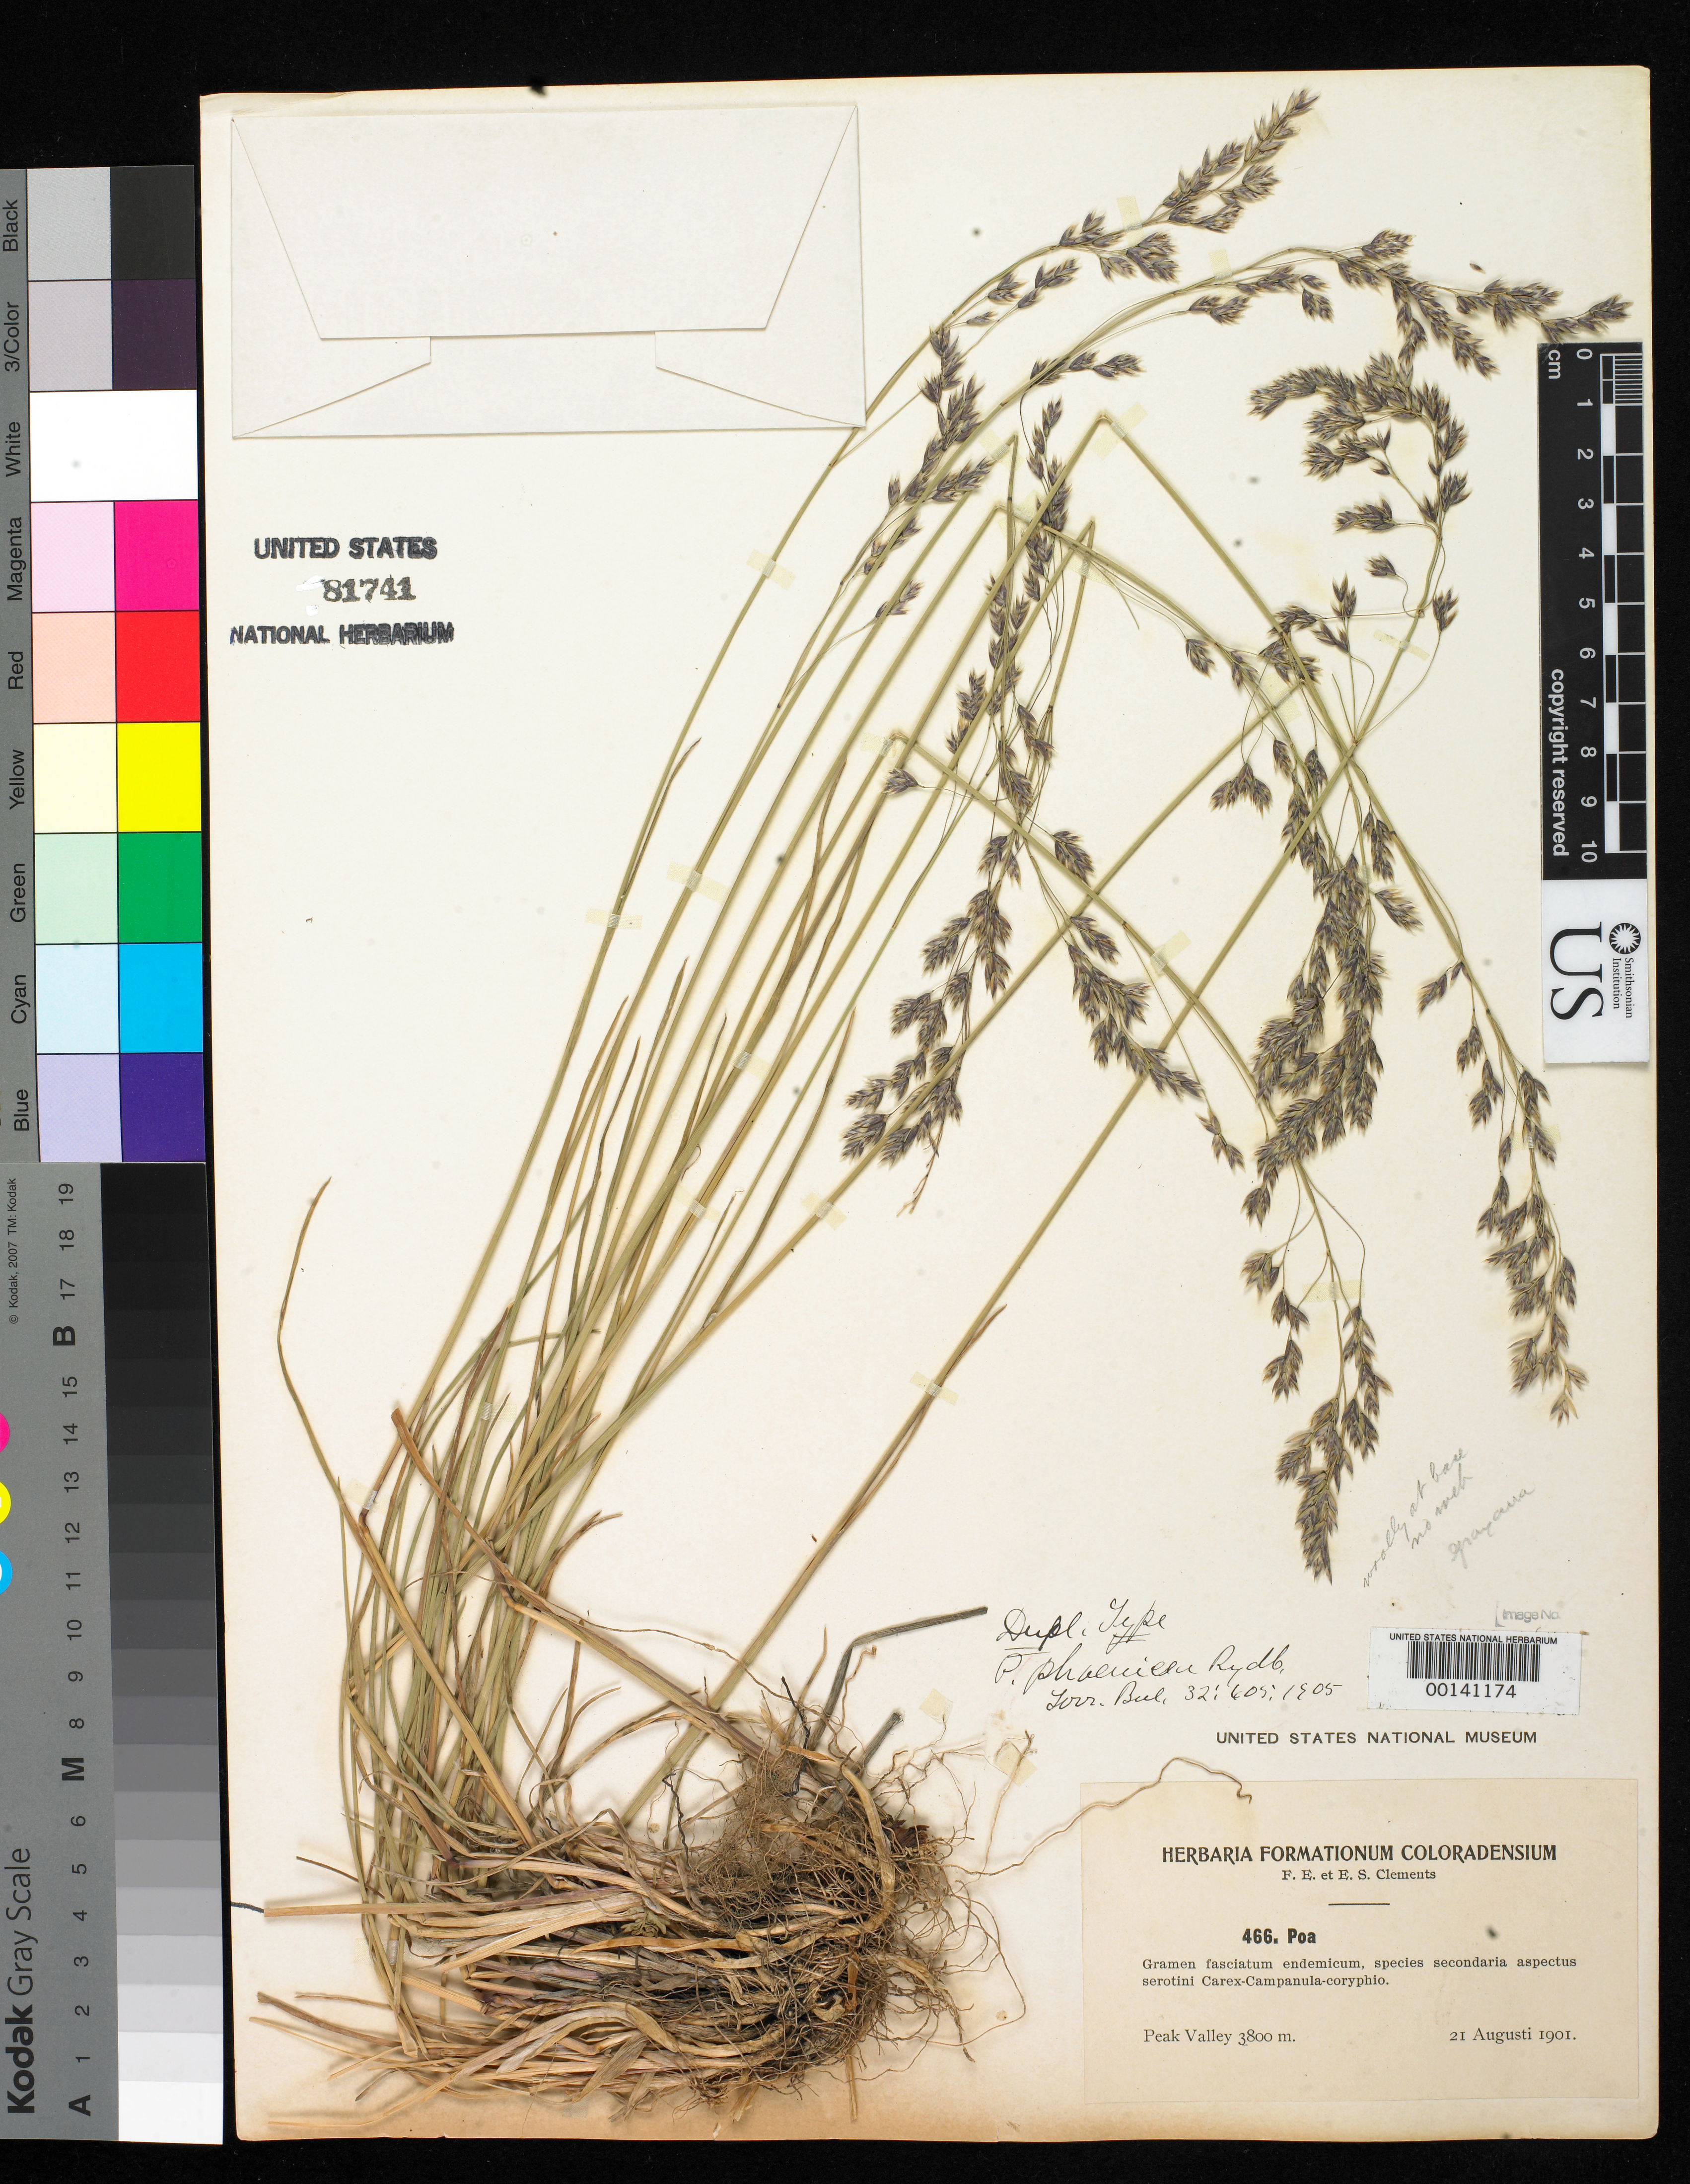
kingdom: Plantae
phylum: Tracheophyta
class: Liliopsida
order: Poales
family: Poaceae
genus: Poa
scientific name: Poa phoenicea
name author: Rydb.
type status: Isotype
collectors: E. S. Clements & F. E. Clements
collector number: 466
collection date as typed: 21 Aug 1901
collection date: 1901-08-21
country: United States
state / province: Colorado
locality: Pikes Peak Valley.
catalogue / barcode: US 81741